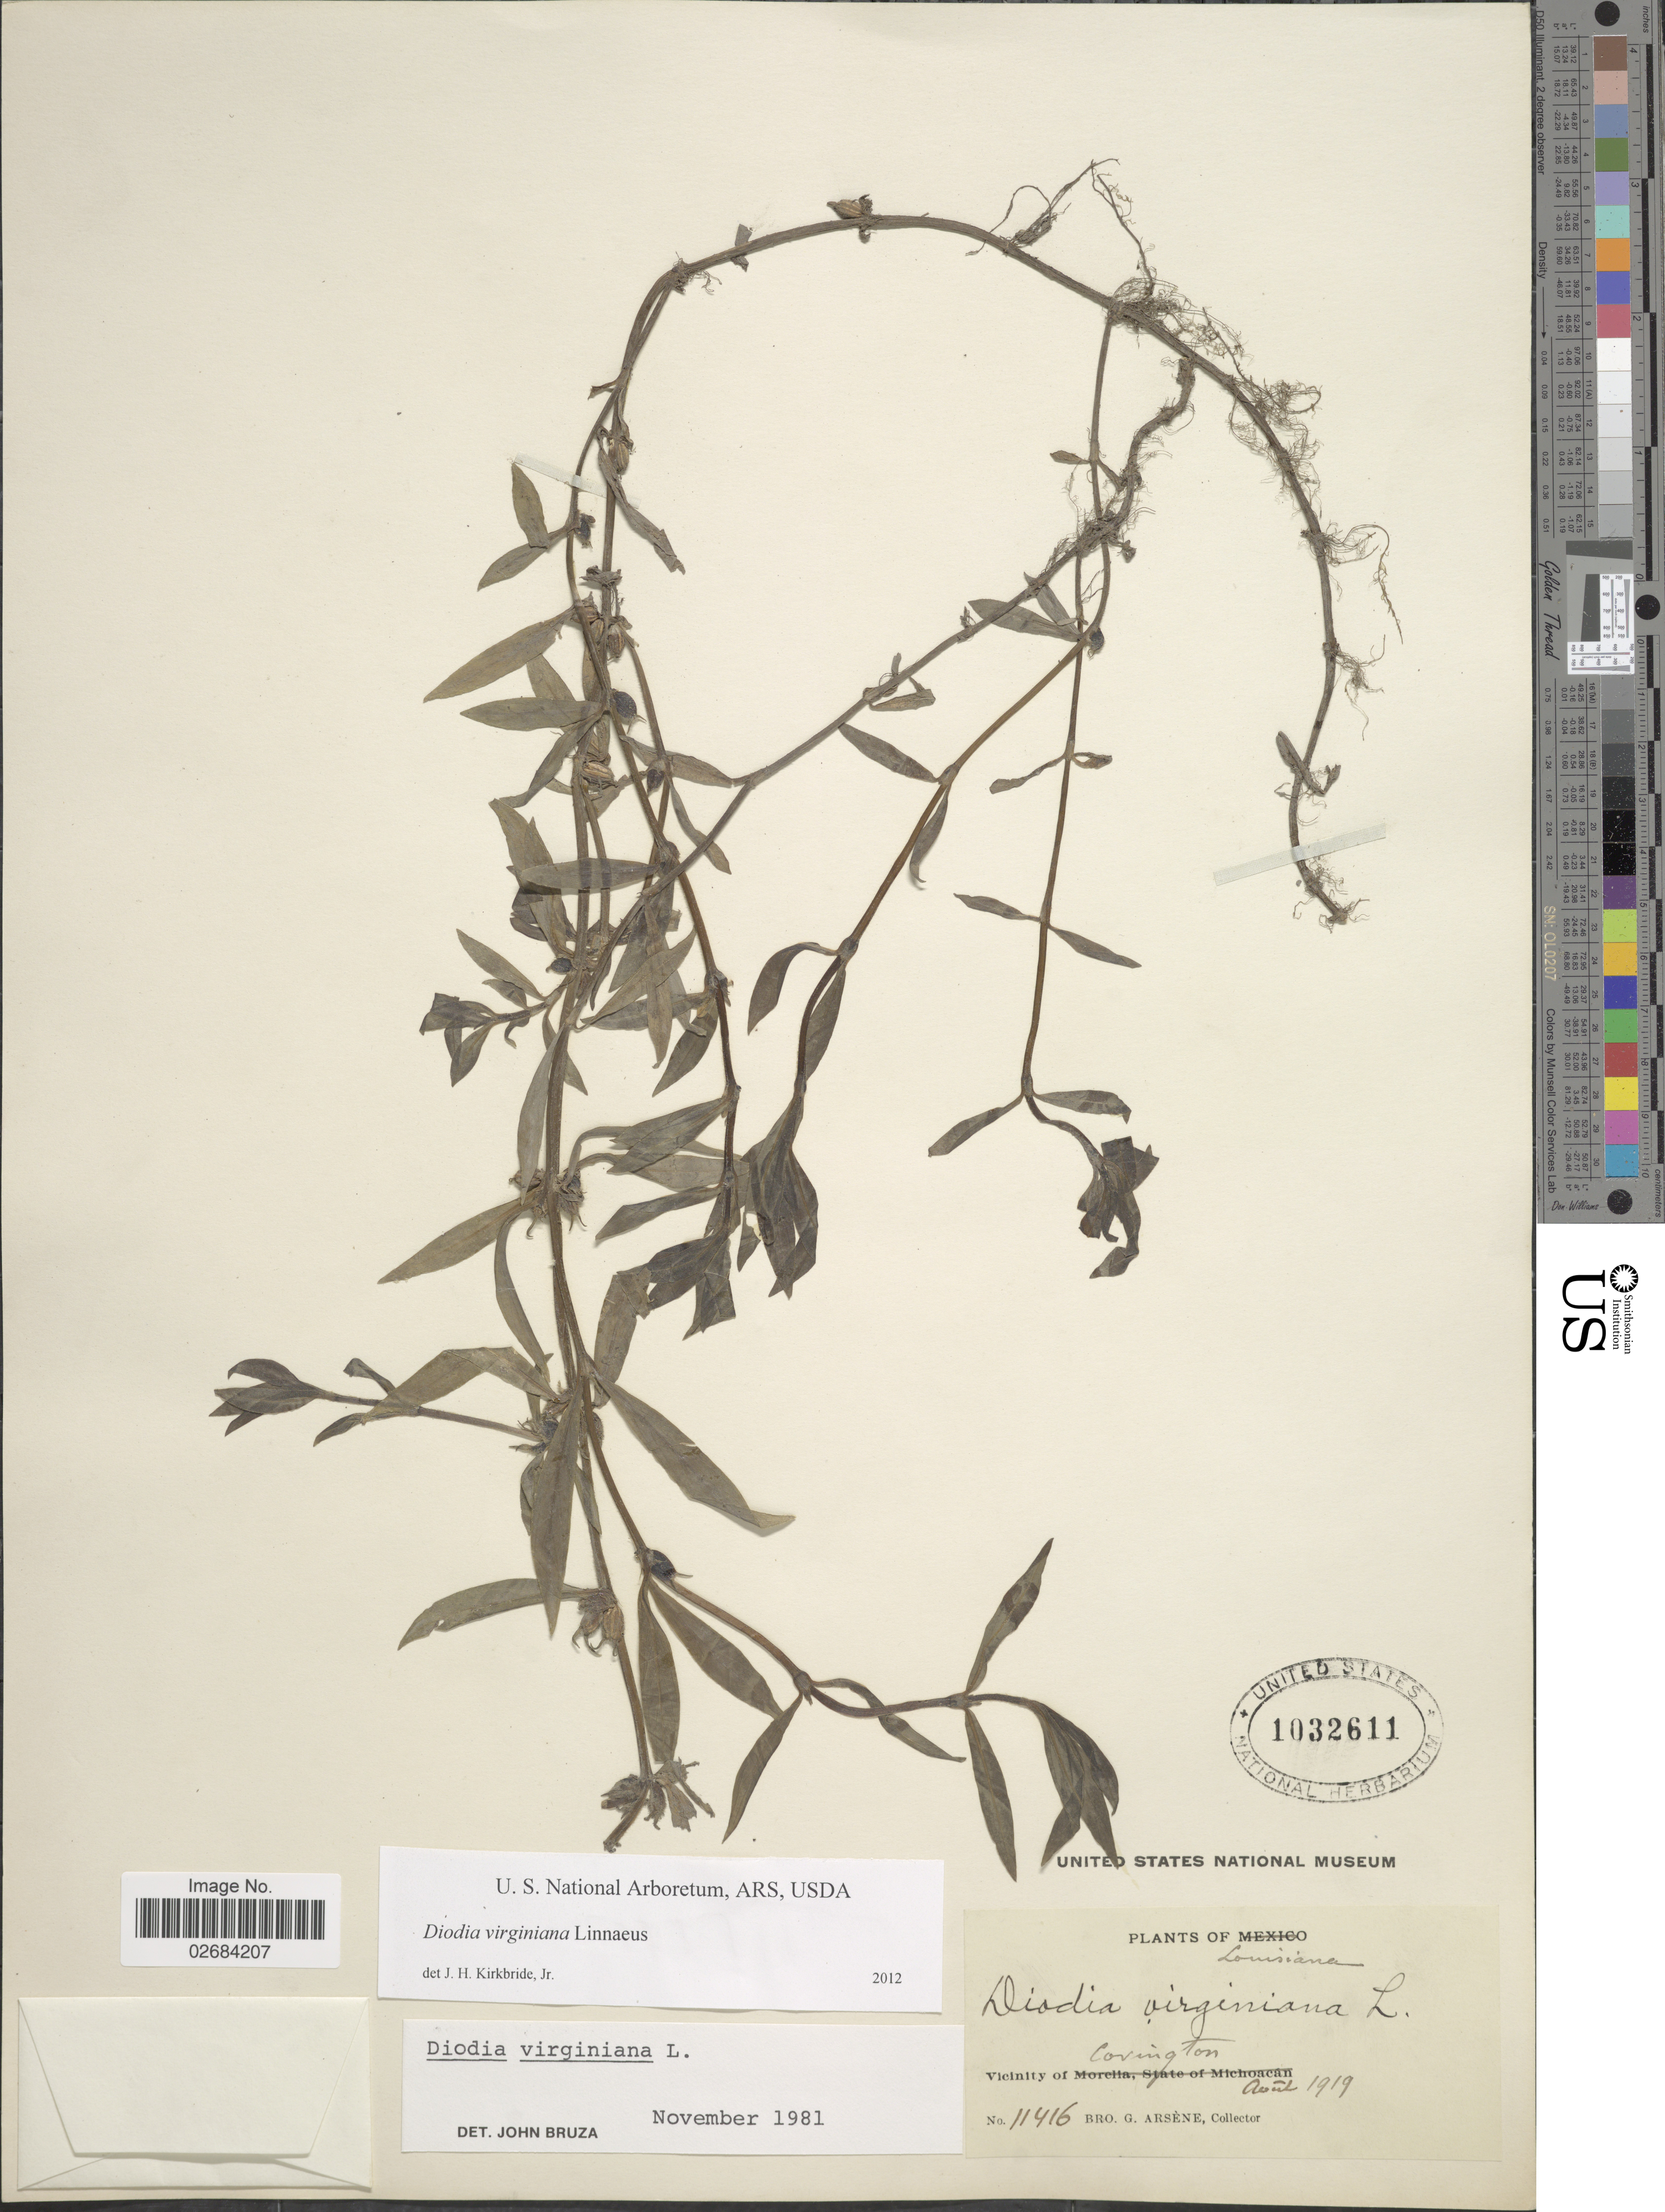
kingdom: Plantae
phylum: Tracheophyta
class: Magnoliopsida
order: Gentianales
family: Rubiaceae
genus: Diodia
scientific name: Diodia virginiana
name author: L.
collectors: Bro. G. Arsène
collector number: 11416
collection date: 1919-08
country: United States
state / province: Louisiana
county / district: St. Tammany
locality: Vicinity of Covington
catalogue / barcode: US 1032611